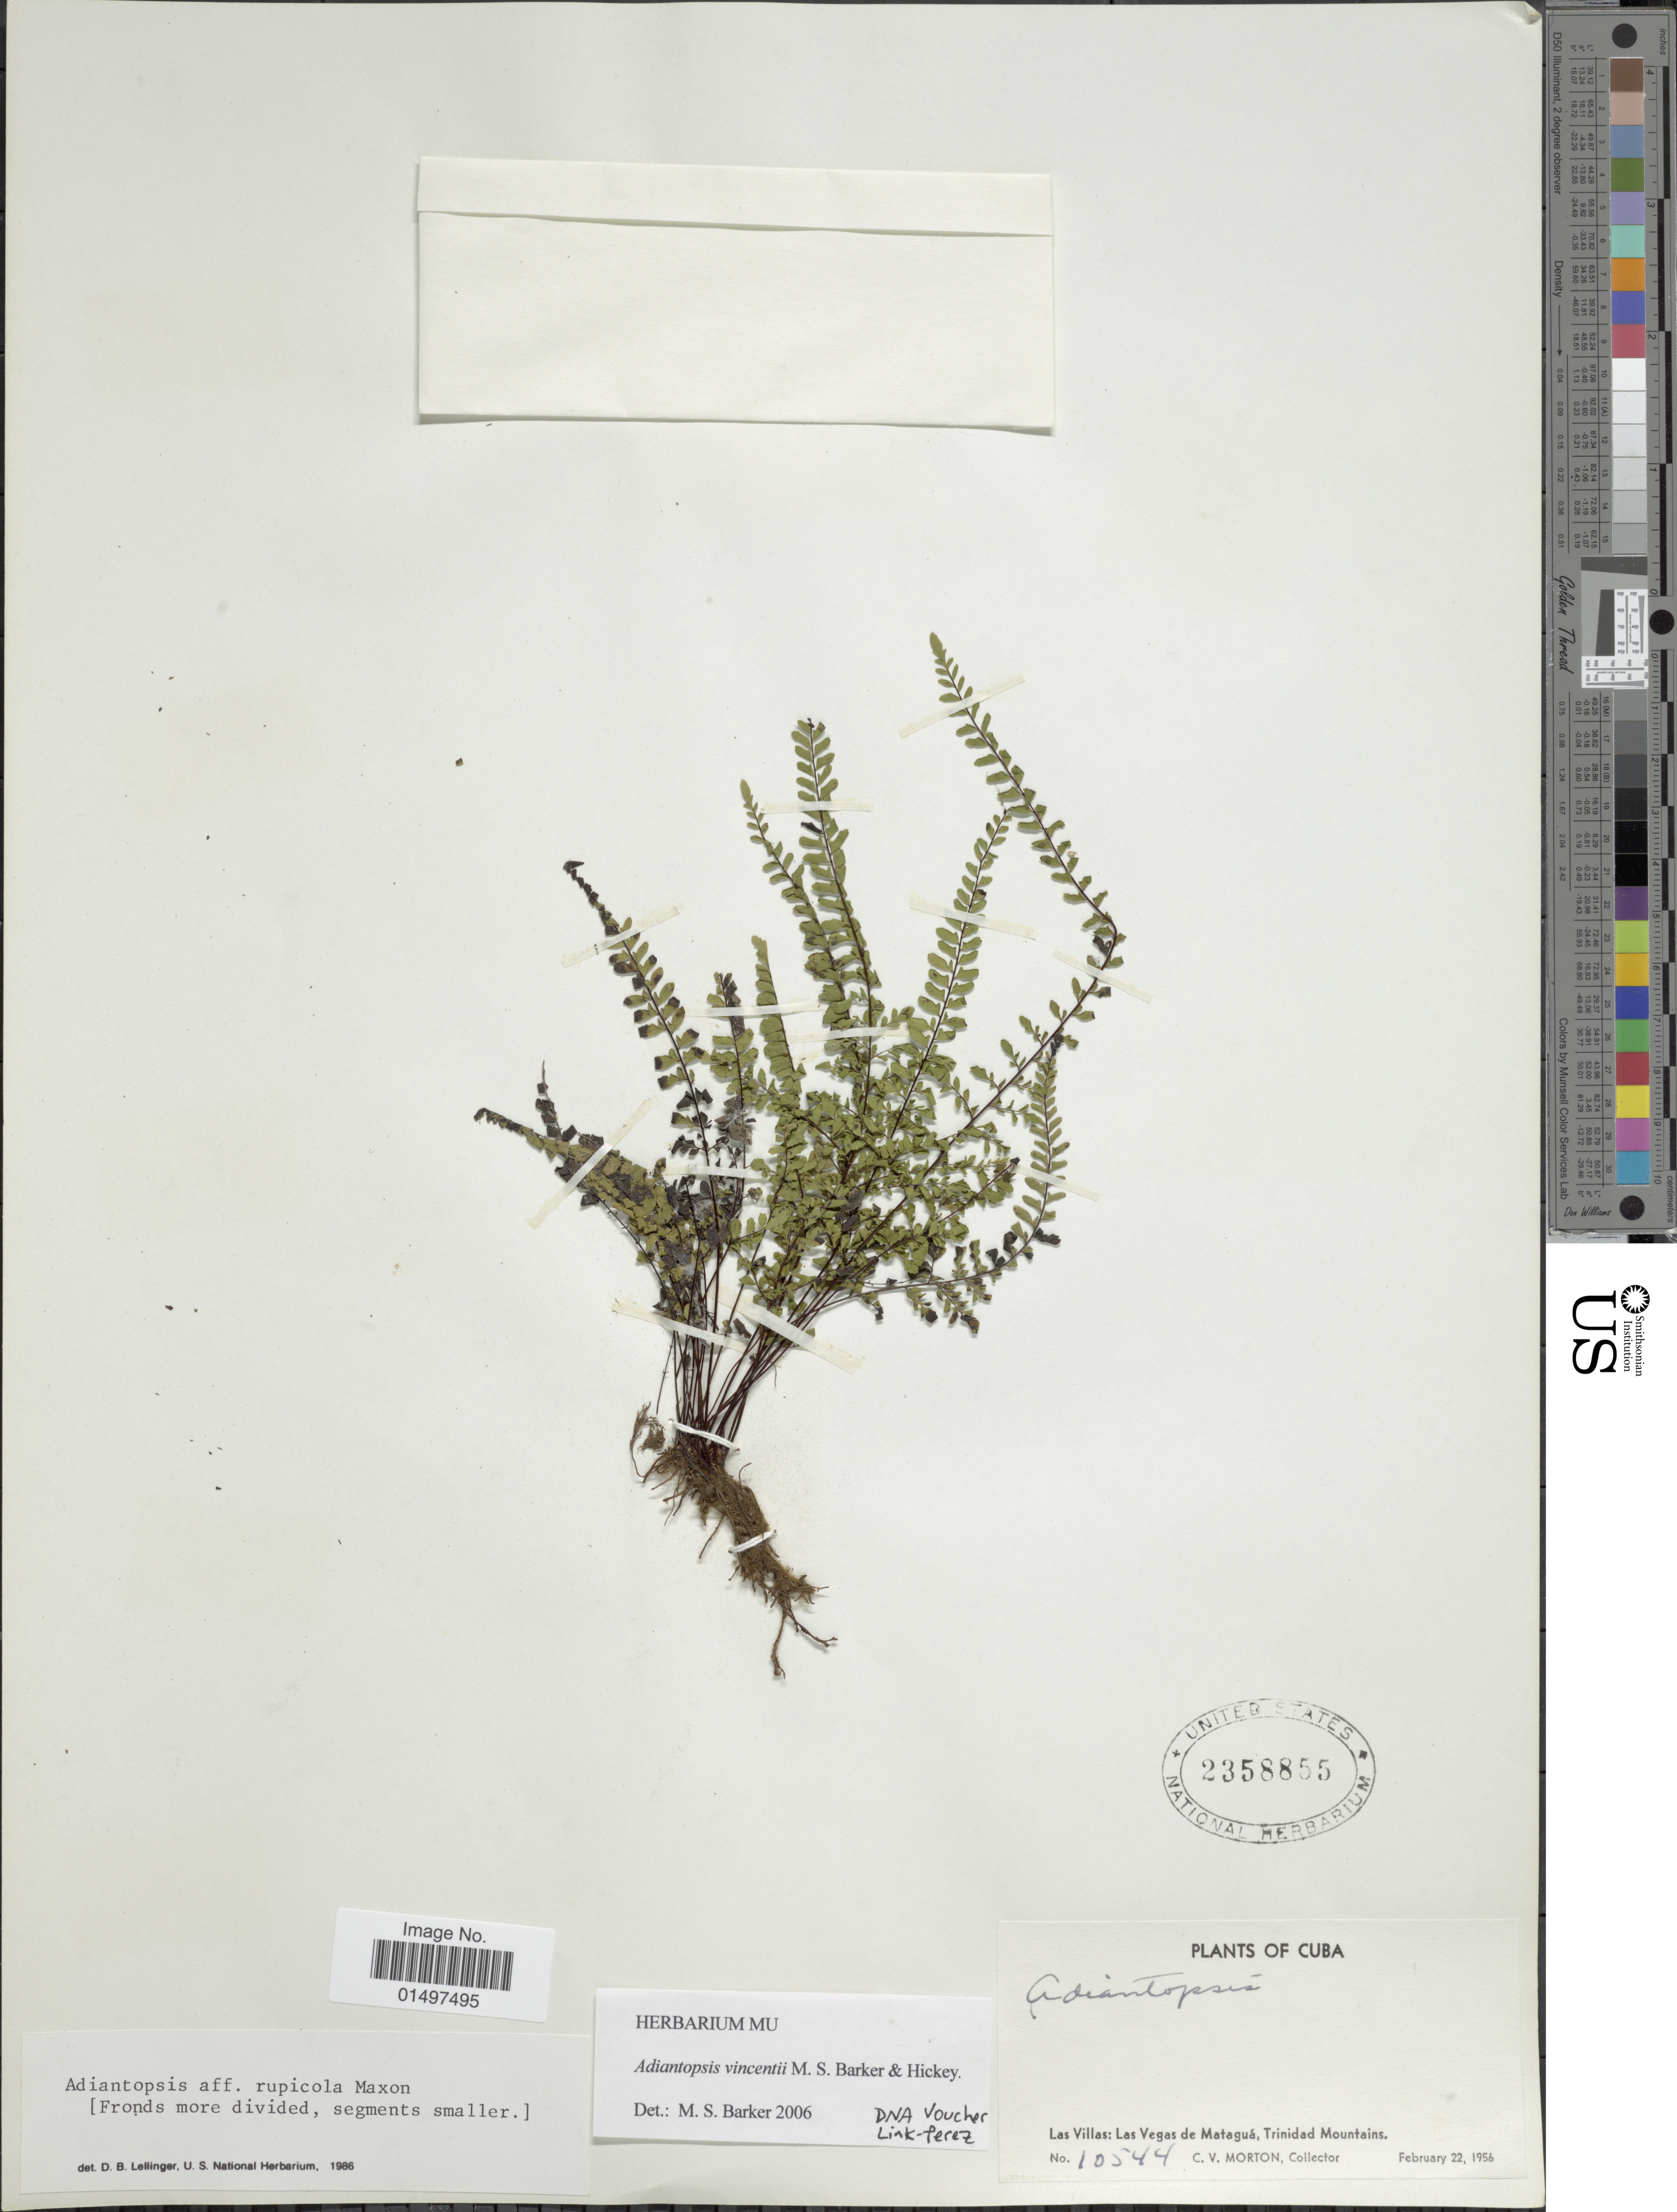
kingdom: Plantae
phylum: Tracheophyta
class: Polypodiopsida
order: Polypodiales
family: Pteridaceae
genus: Adiantopsis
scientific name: Adiantopsis vincentii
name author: M.S. Barker & Hickey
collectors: C. V. Morton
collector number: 10544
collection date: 1956-02-22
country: Cuba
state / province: Las Villas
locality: Las Vegas de Matagua, Trinidad Mountains.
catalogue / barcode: US 2358855